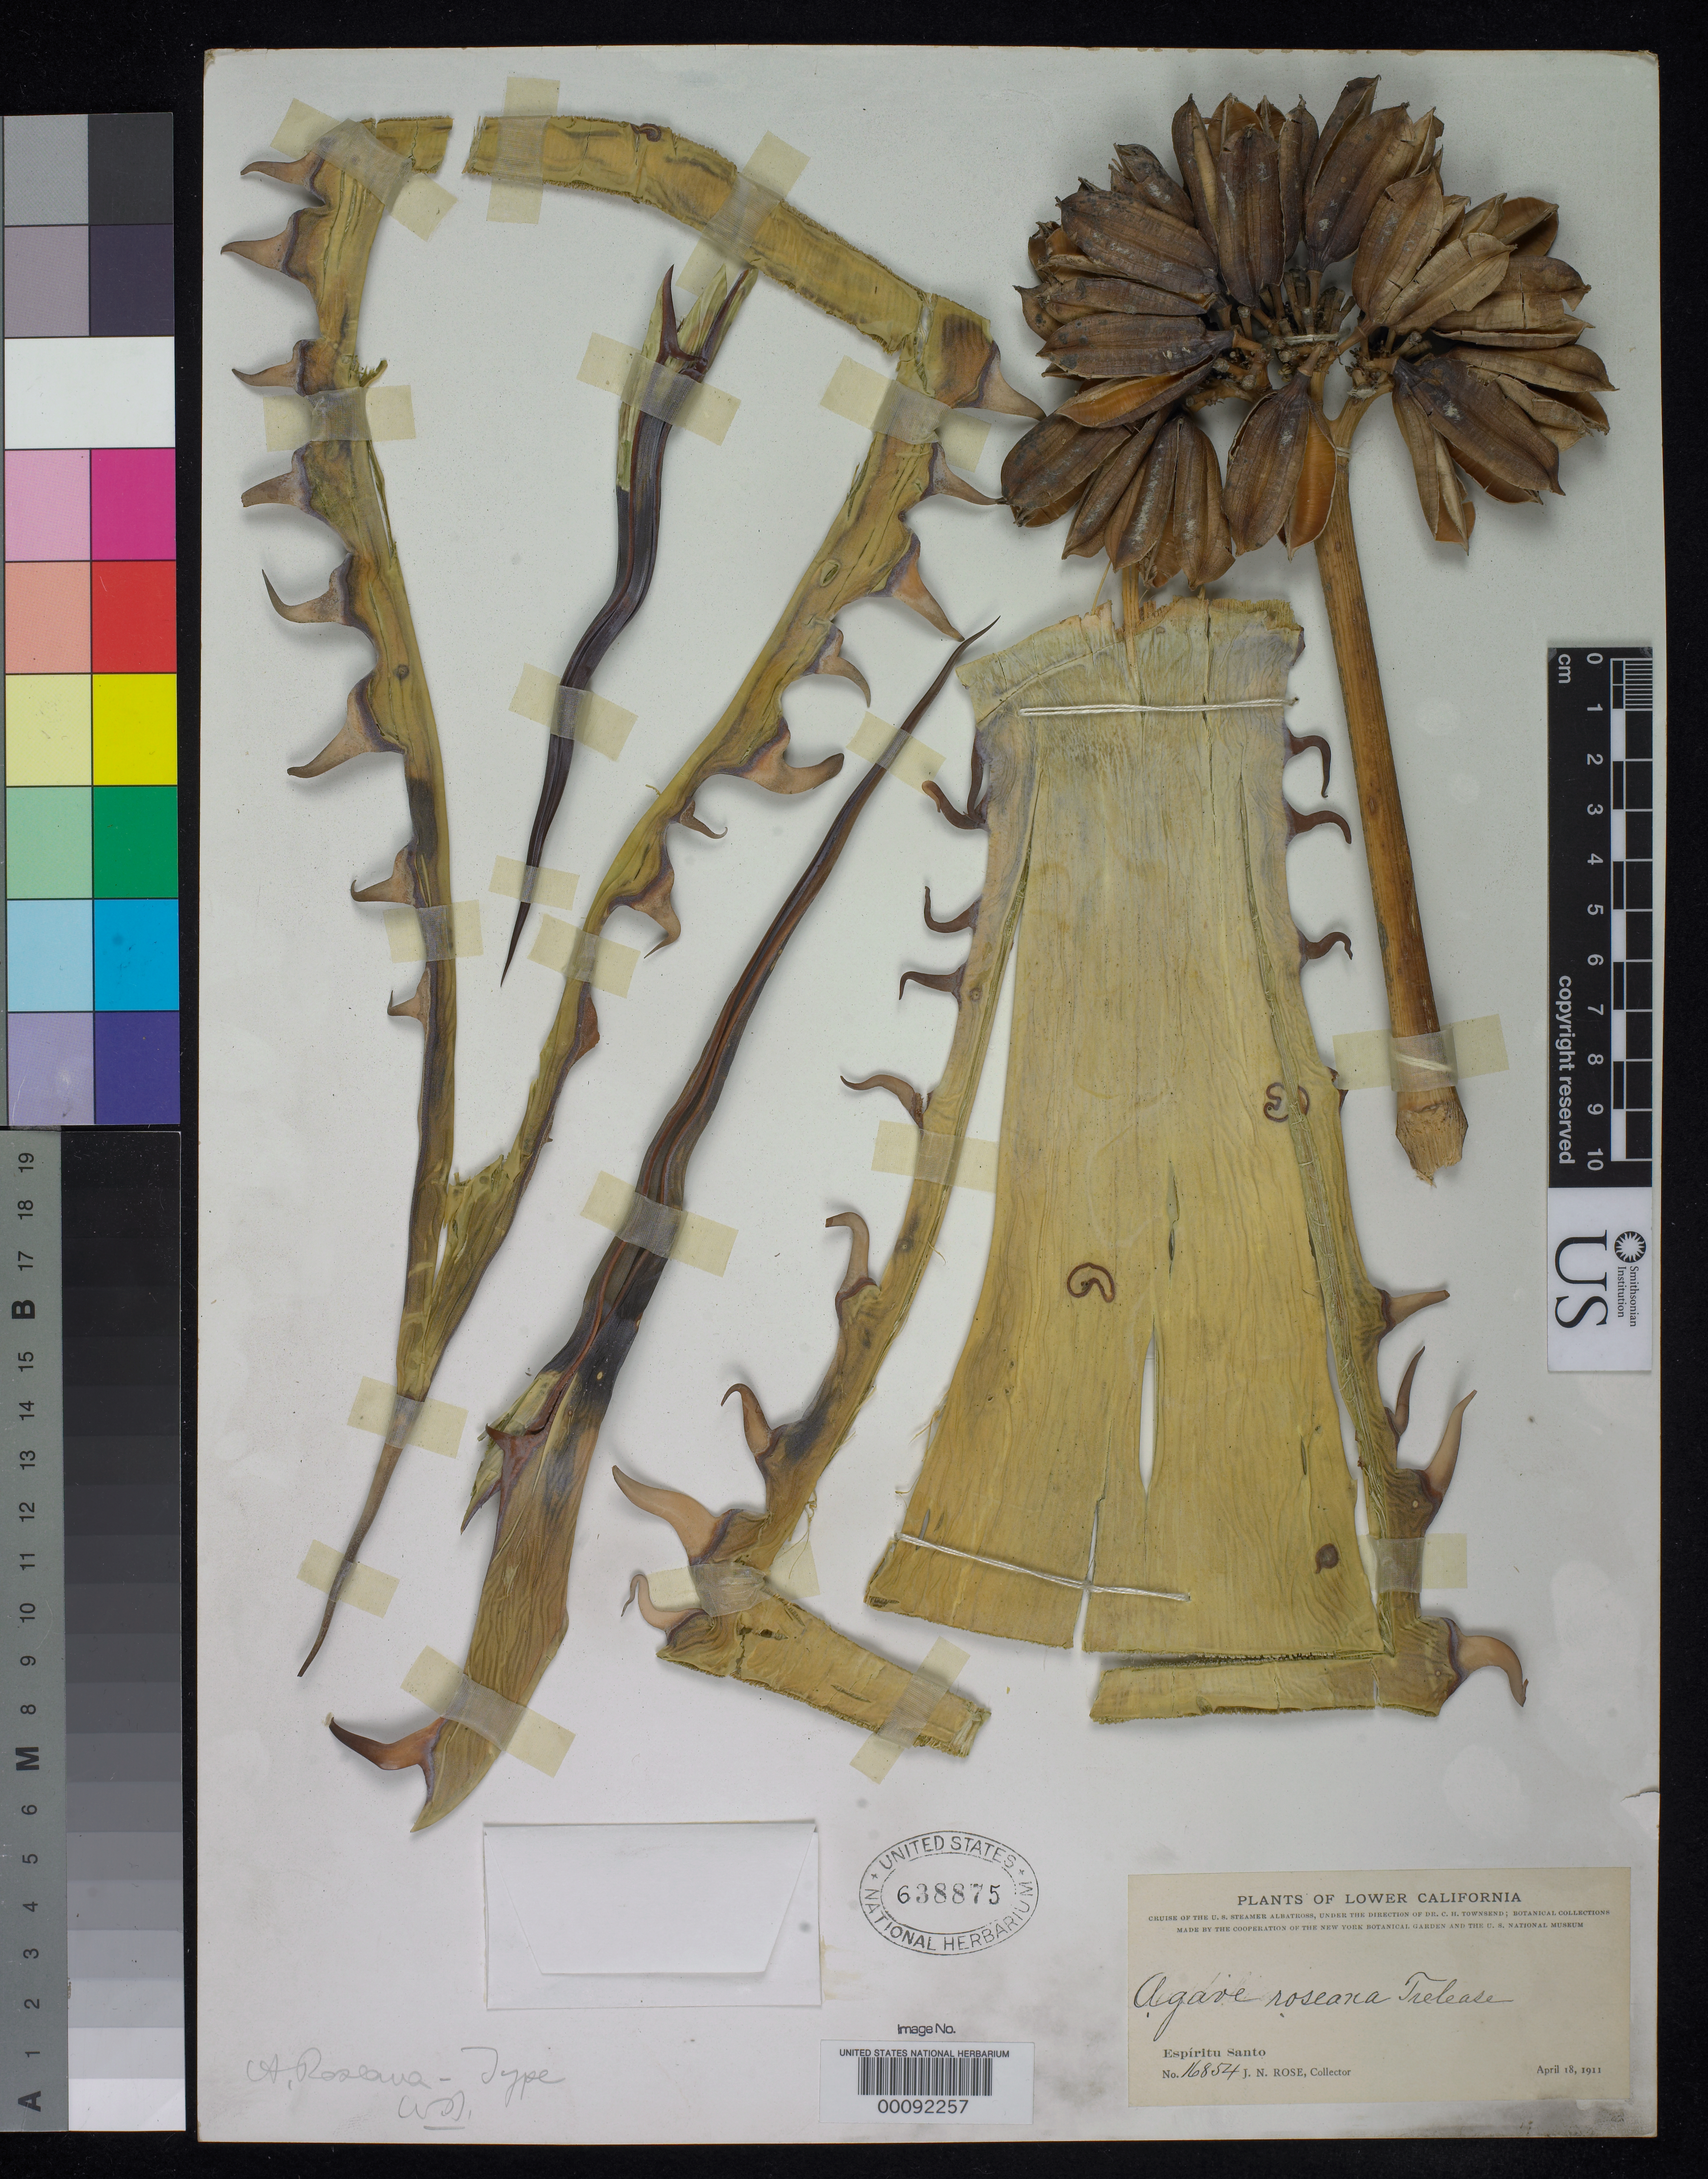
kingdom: Plantae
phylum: Tracheophyta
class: Liliopsida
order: Asparagales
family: Asparagaceae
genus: Agave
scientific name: Agave roseana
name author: Trel.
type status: Holotype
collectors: J. N. Rose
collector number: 16854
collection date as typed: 18 Apr 1911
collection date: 1911-04-18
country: Mexico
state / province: Baja California Sur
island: Espiritu Santo Island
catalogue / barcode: US 638875